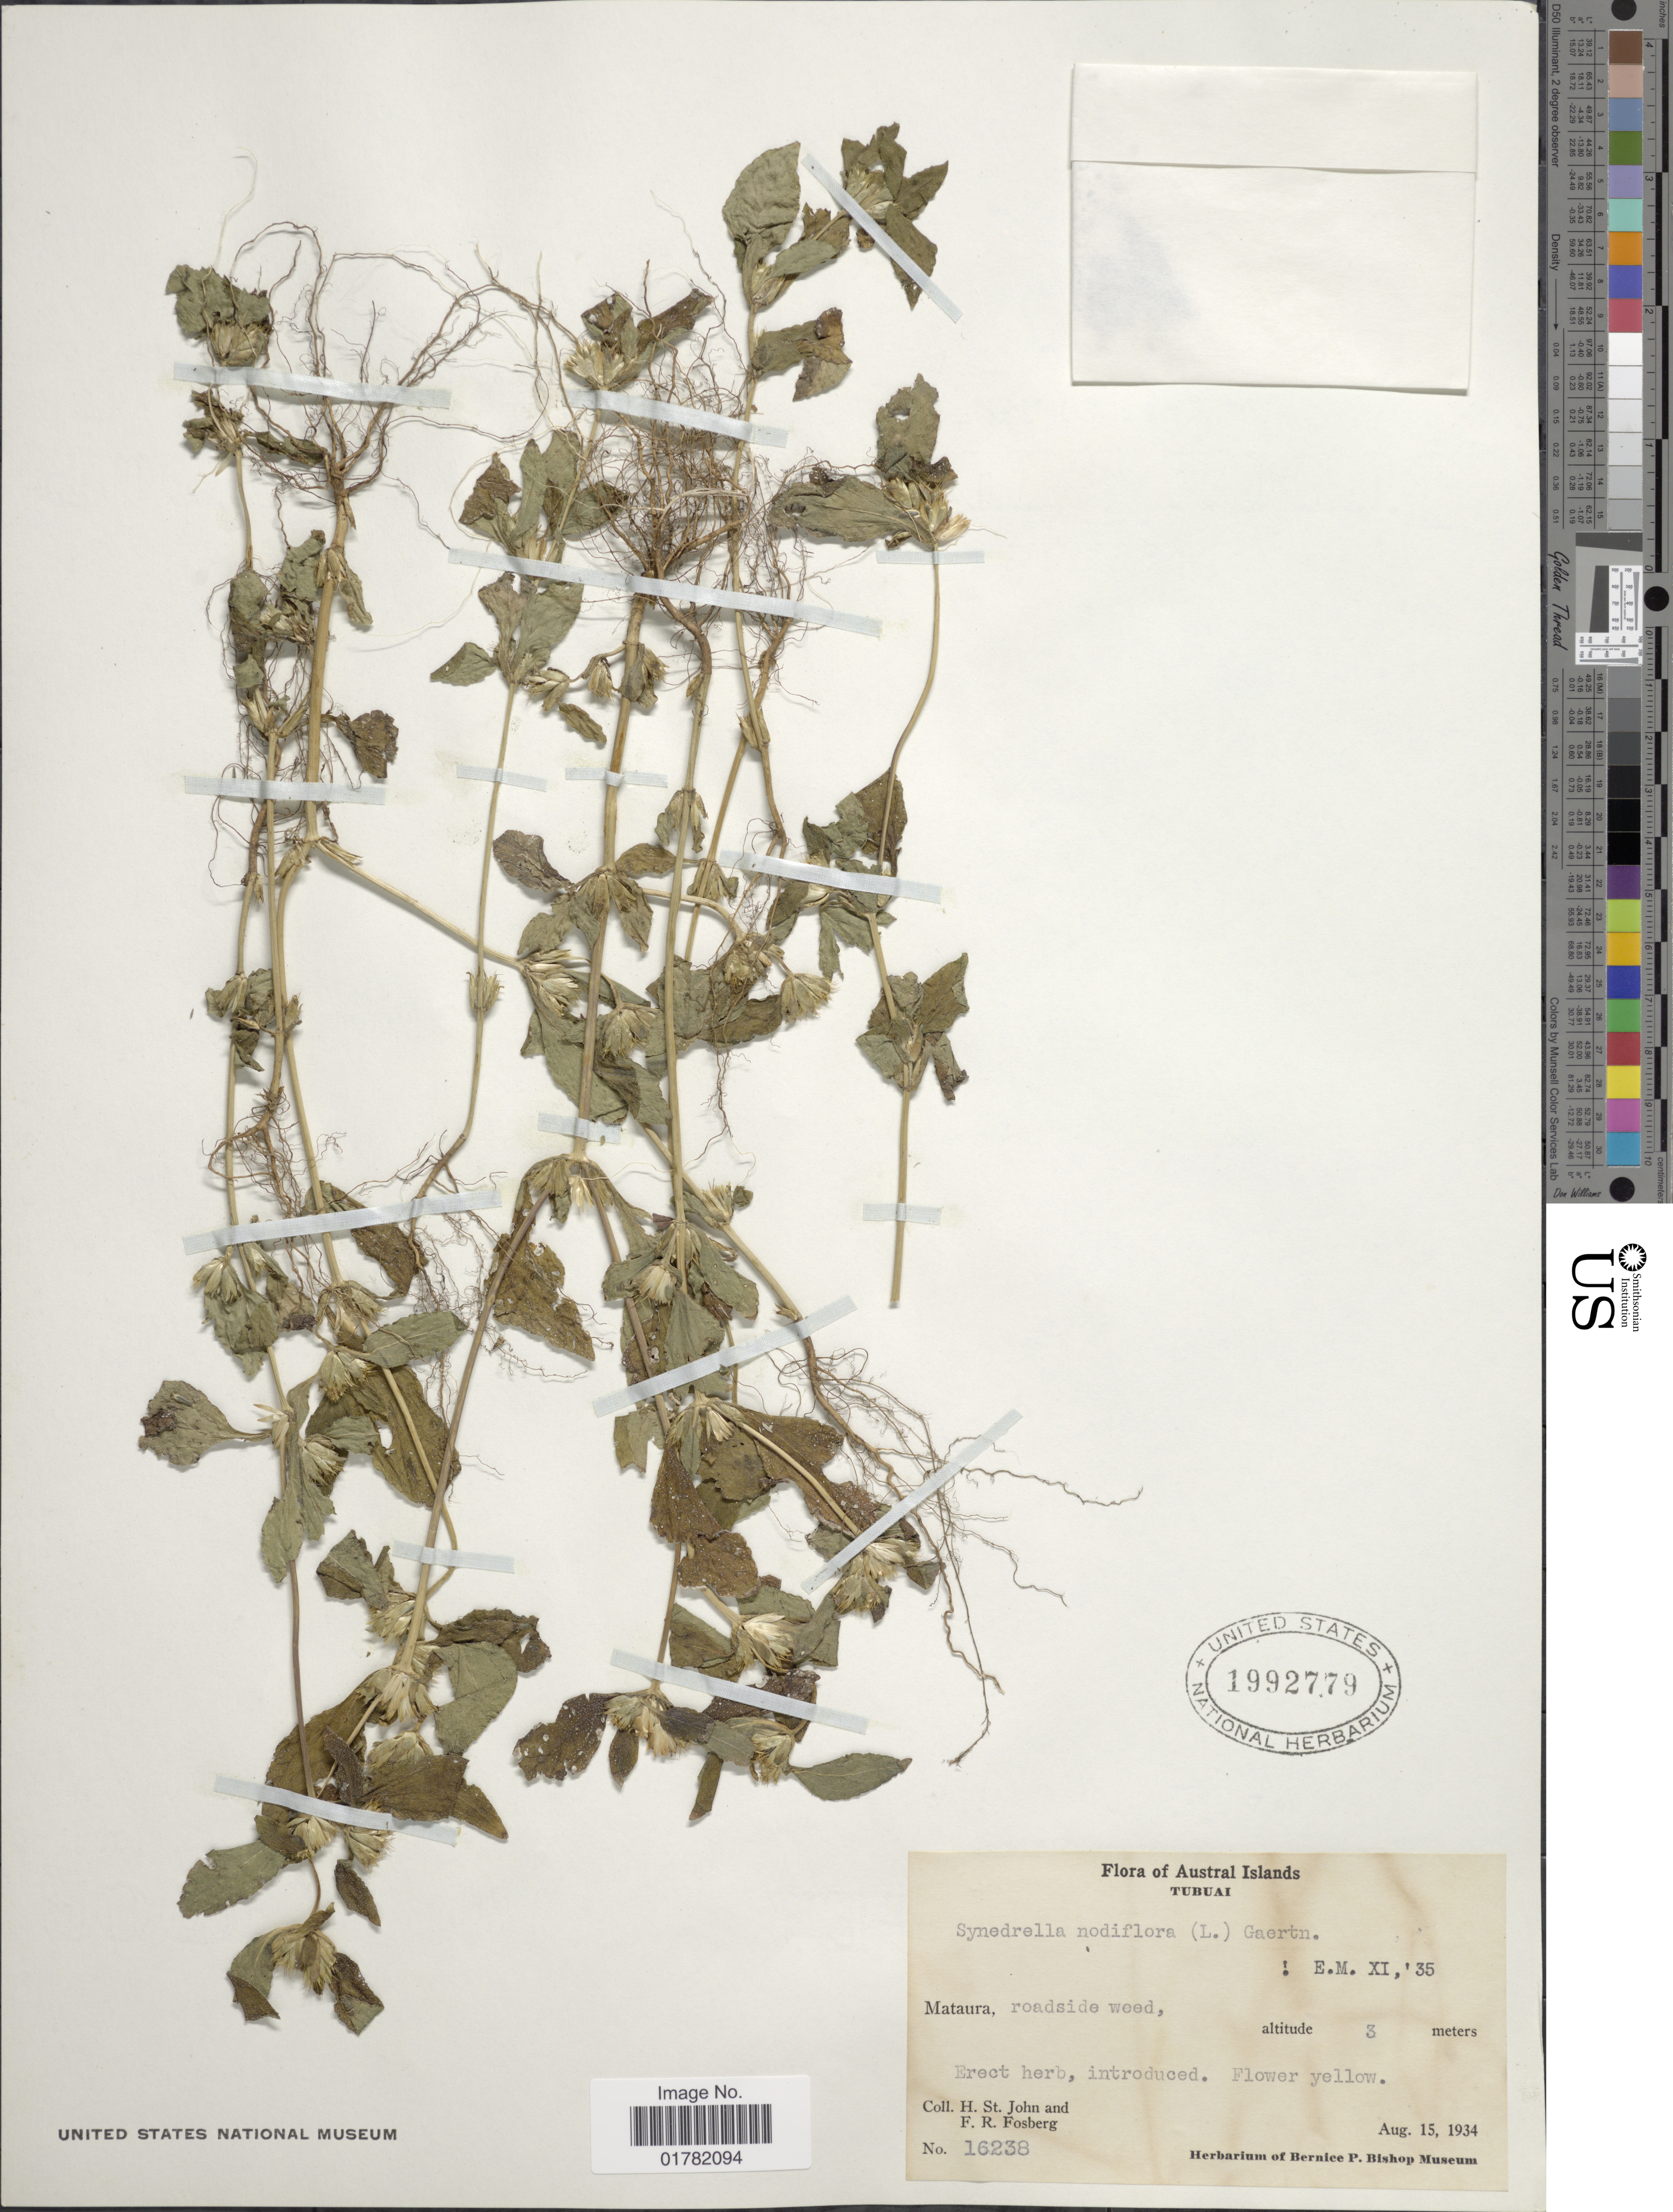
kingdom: Plantae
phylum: Tracheophyta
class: Magnoliopsida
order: Asterales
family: Asteraceae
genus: Synedrella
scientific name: Synedrella nodiflora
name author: (L.) Gaertn.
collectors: H. St. John & F. R. Fosberg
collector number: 16238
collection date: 1934-08-15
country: French Polynesia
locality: Austral Islands, Tubuai, Mataura, roadside weed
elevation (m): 3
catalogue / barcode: US 1992779